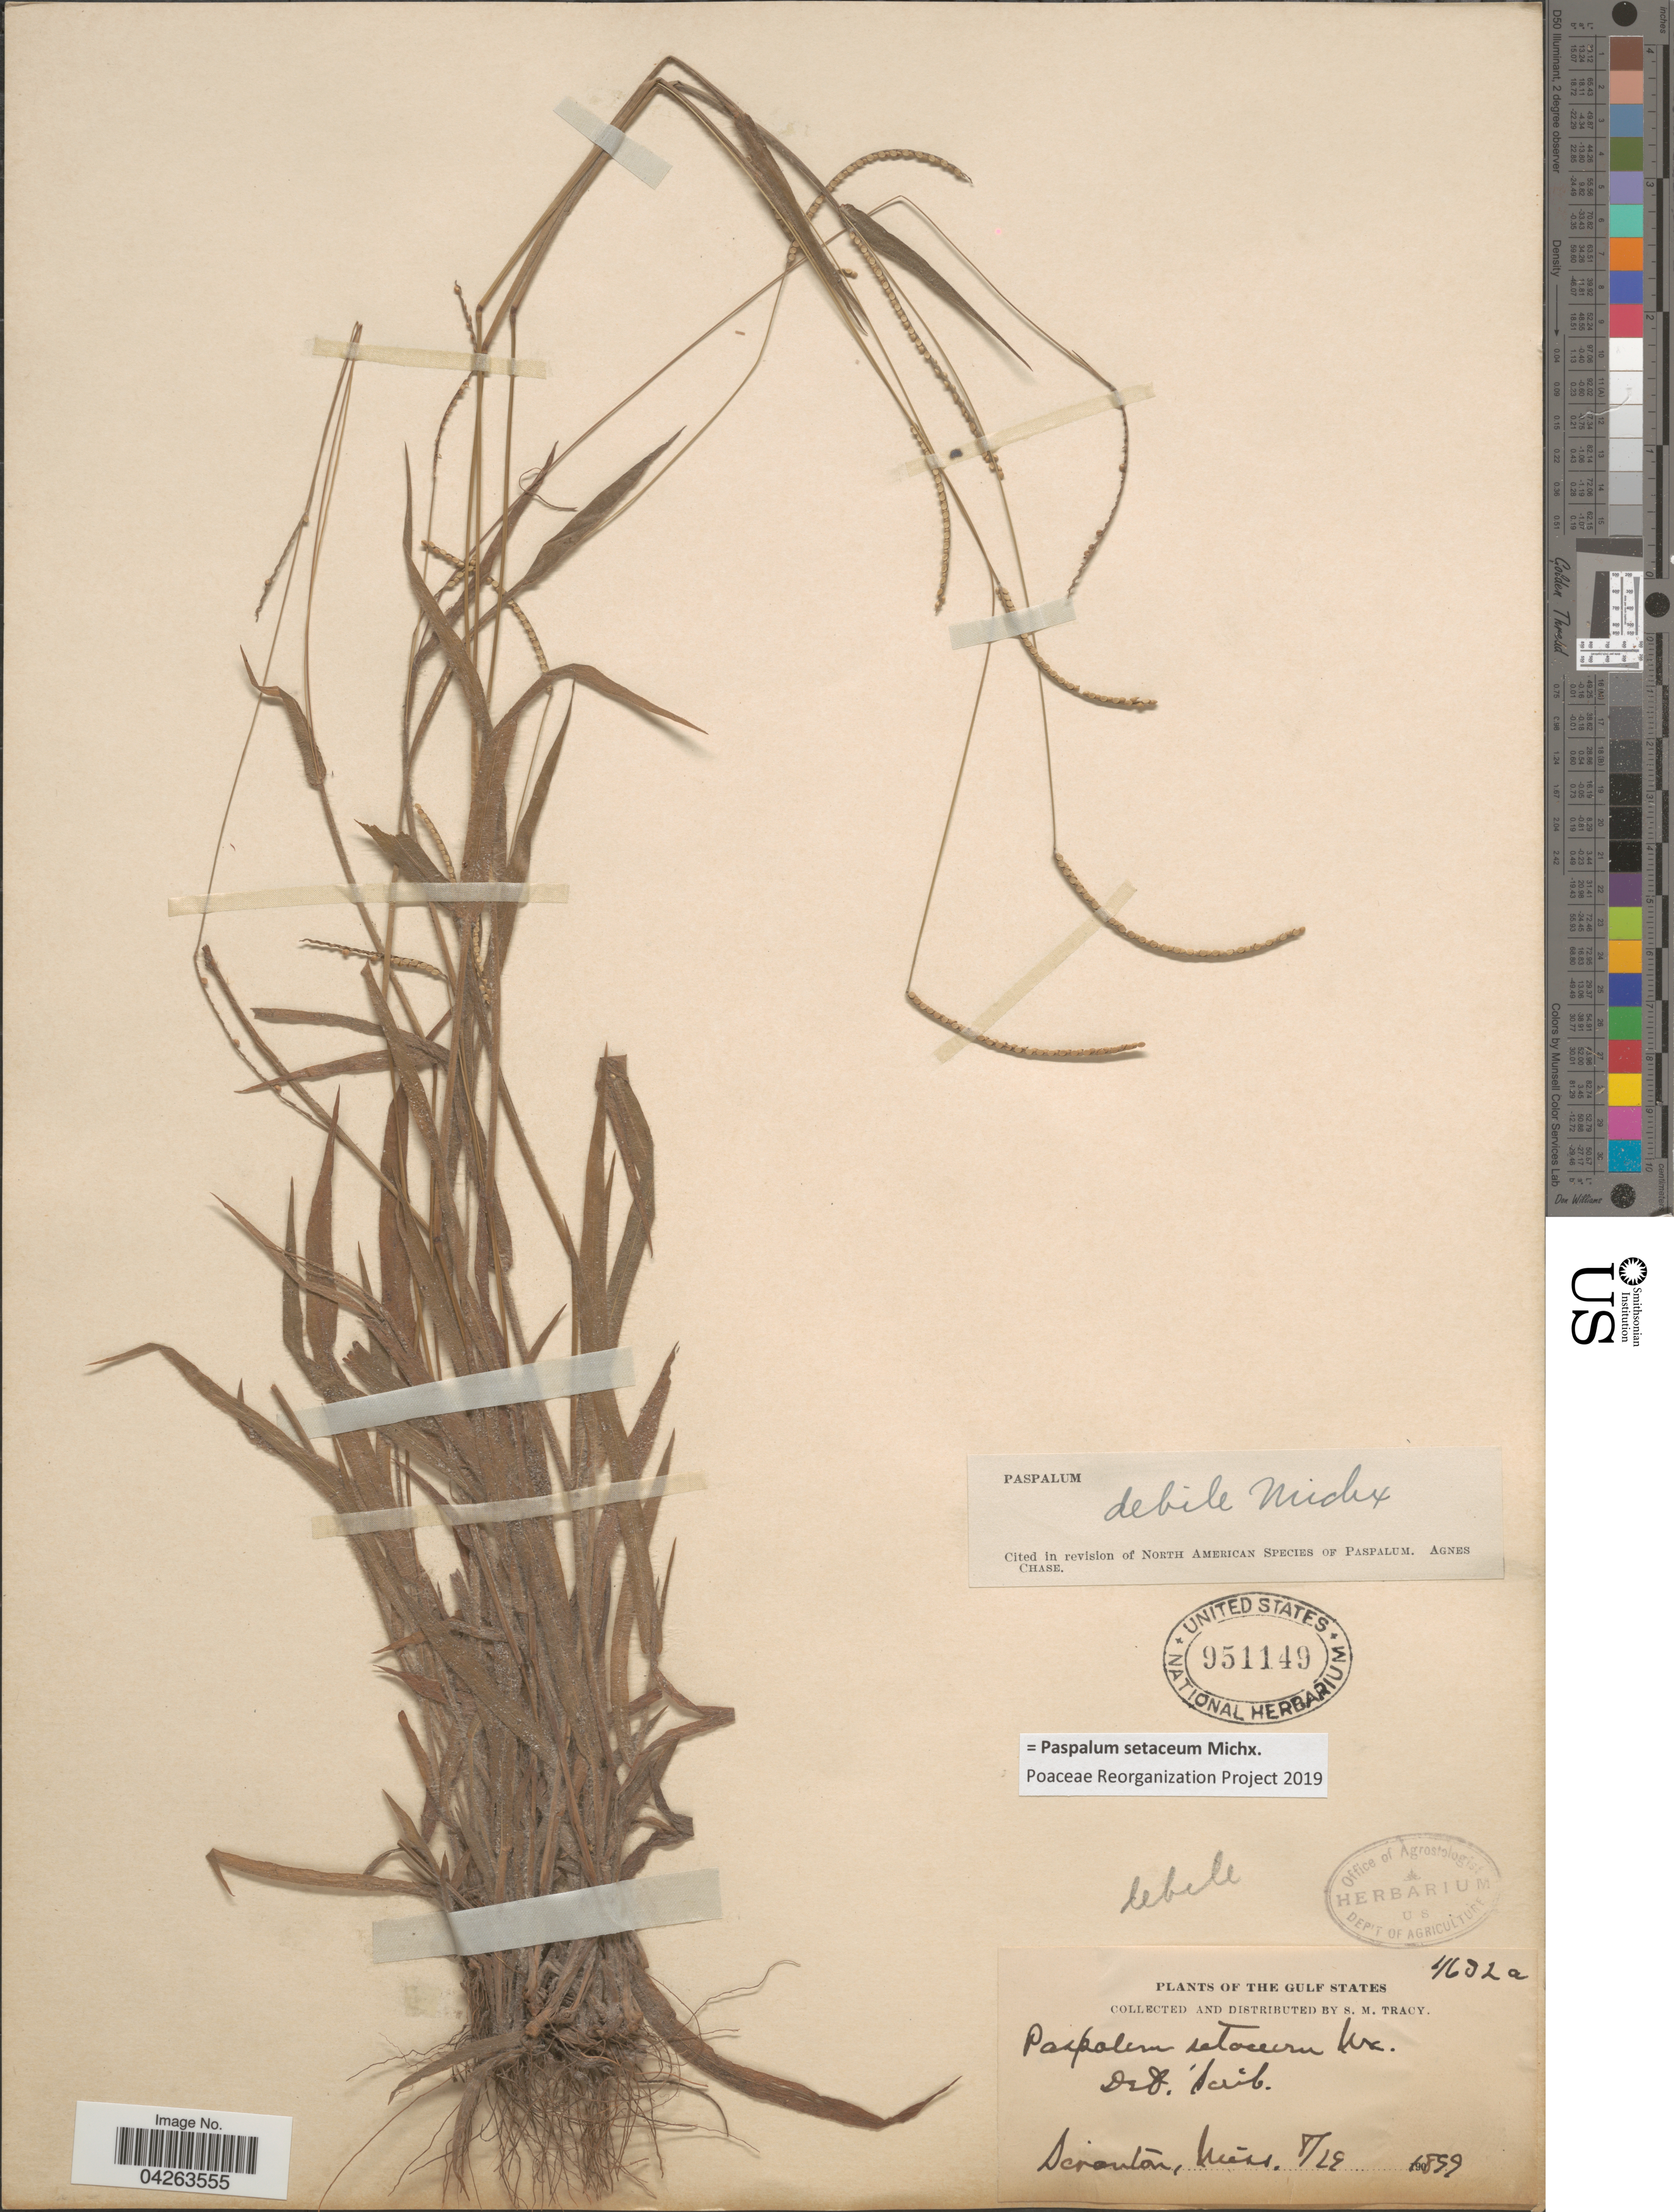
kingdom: Plantae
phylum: Tracheophyta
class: Liliopsida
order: Poales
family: Poaceae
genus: Paspalum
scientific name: Paspalum setaceum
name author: Michx.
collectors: S. M. Tracy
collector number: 4632a*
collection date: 1899-08-29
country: United States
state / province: Mississippi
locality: The Gulf States. Scranton.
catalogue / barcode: US 951149